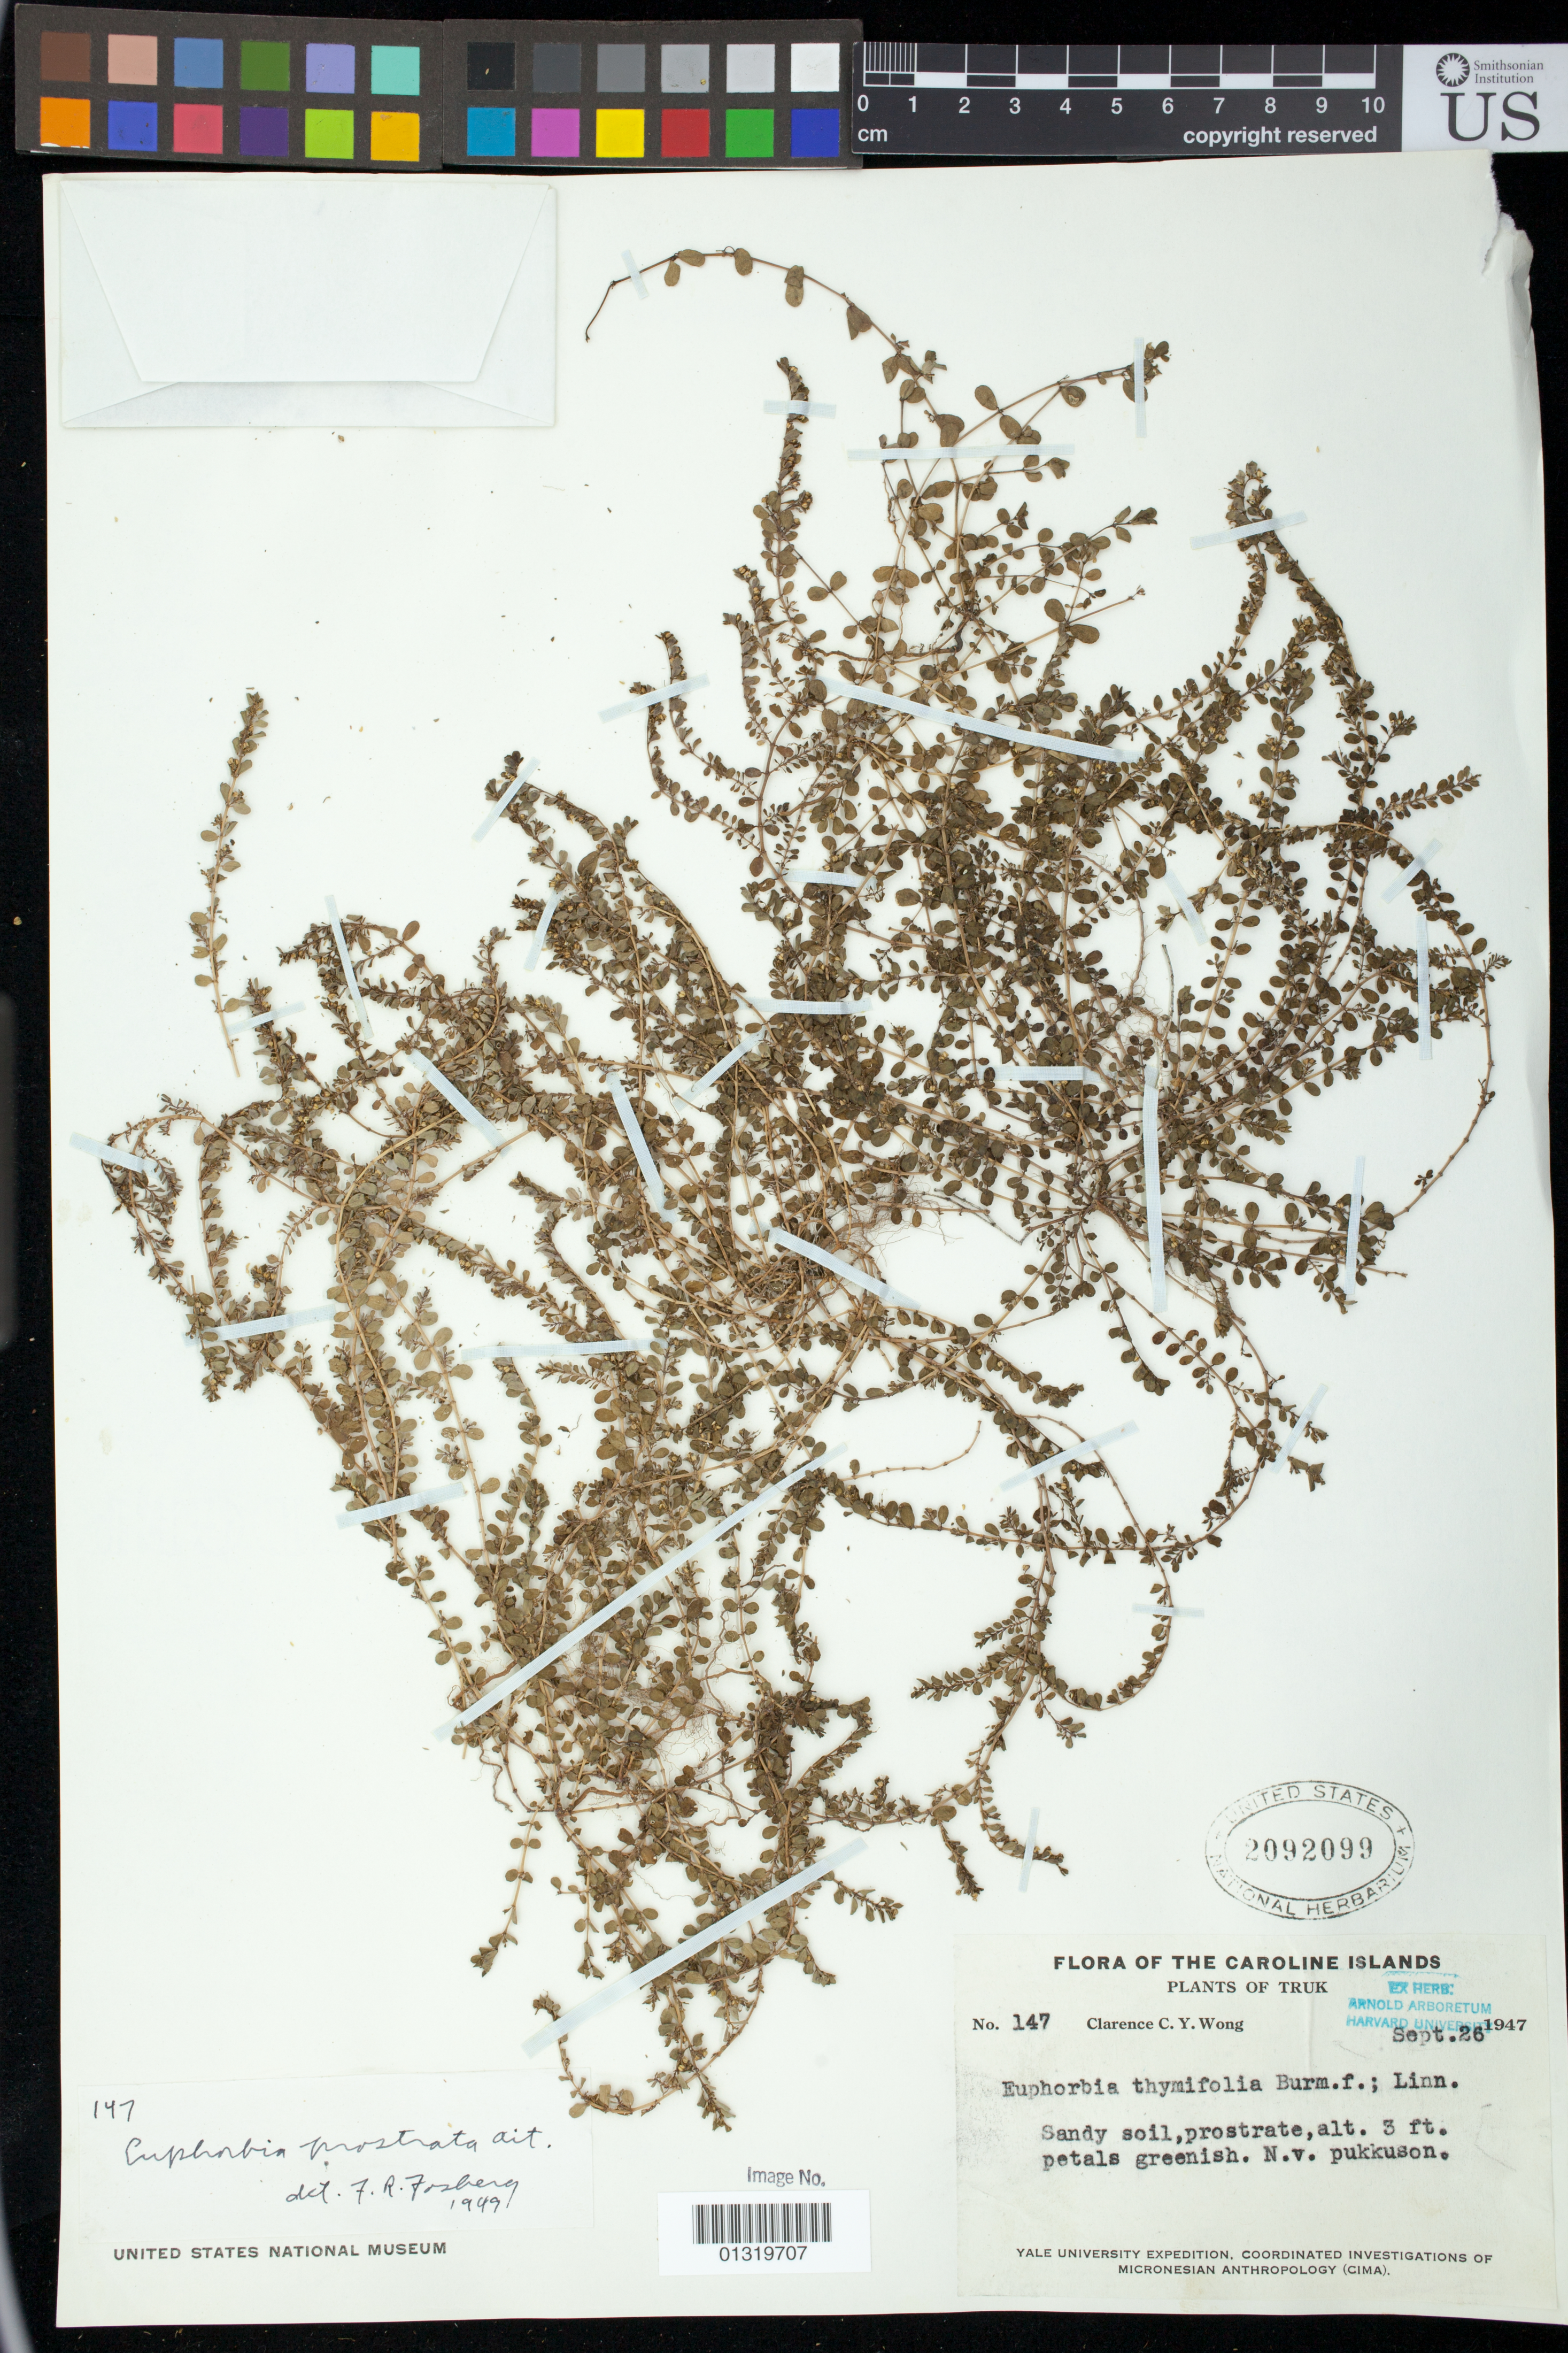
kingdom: Plantae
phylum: Tracheophyta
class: Magnoliopsida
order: Malpighiales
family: Euphorbiaceae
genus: Euphorbia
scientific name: Euphorbia prostrata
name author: Aiton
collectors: C. Wong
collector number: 147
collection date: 1947-09-26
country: Micronesia, Federated States of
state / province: Truk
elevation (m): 1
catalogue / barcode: US 2092099